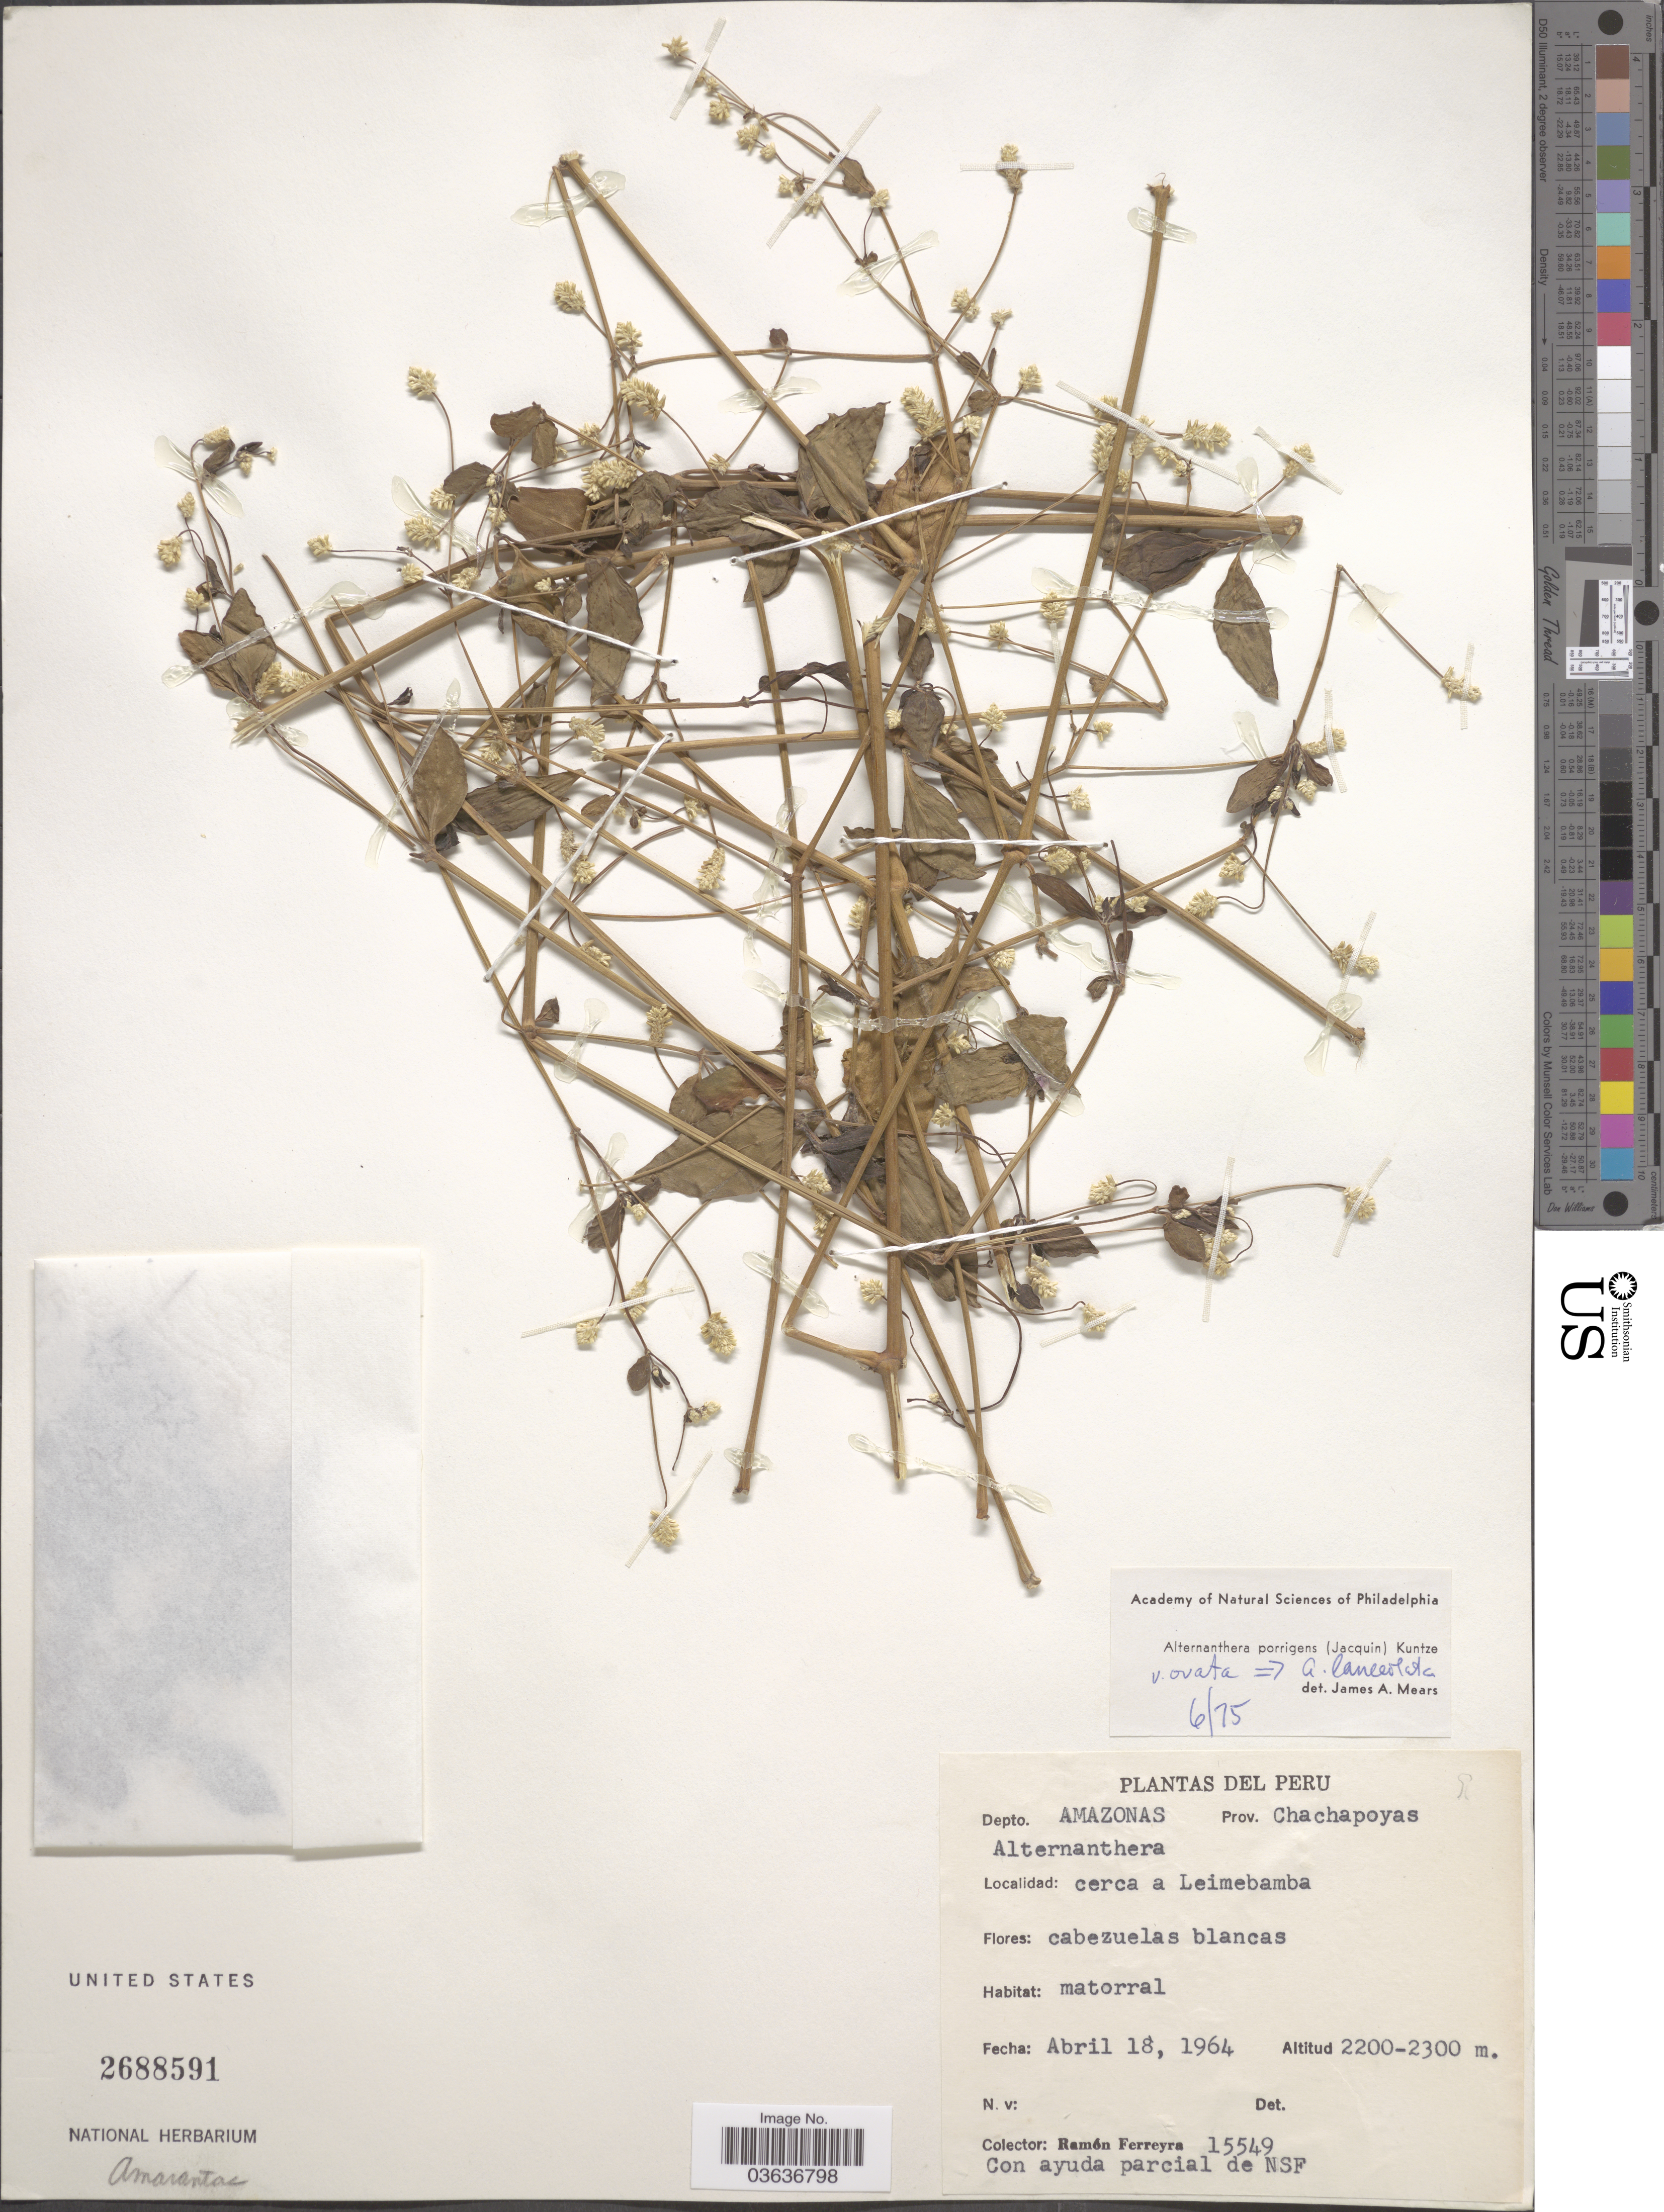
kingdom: Plantae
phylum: Tracheophyta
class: Magnoliopsida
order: Caryophyllales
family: Amaranthaceae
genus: Alternanthera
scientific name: Alternanthera porrigens var. ovata Mears var. nov. ined.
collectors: R. A. Ferreyra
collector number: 15549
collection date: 1964-04-18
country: Peru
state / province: Amazonas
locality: Depto. Amazonas. Prov. Chachapoyas. Cerca a Leimebamba.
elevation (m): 2200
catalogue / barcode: US 2688591